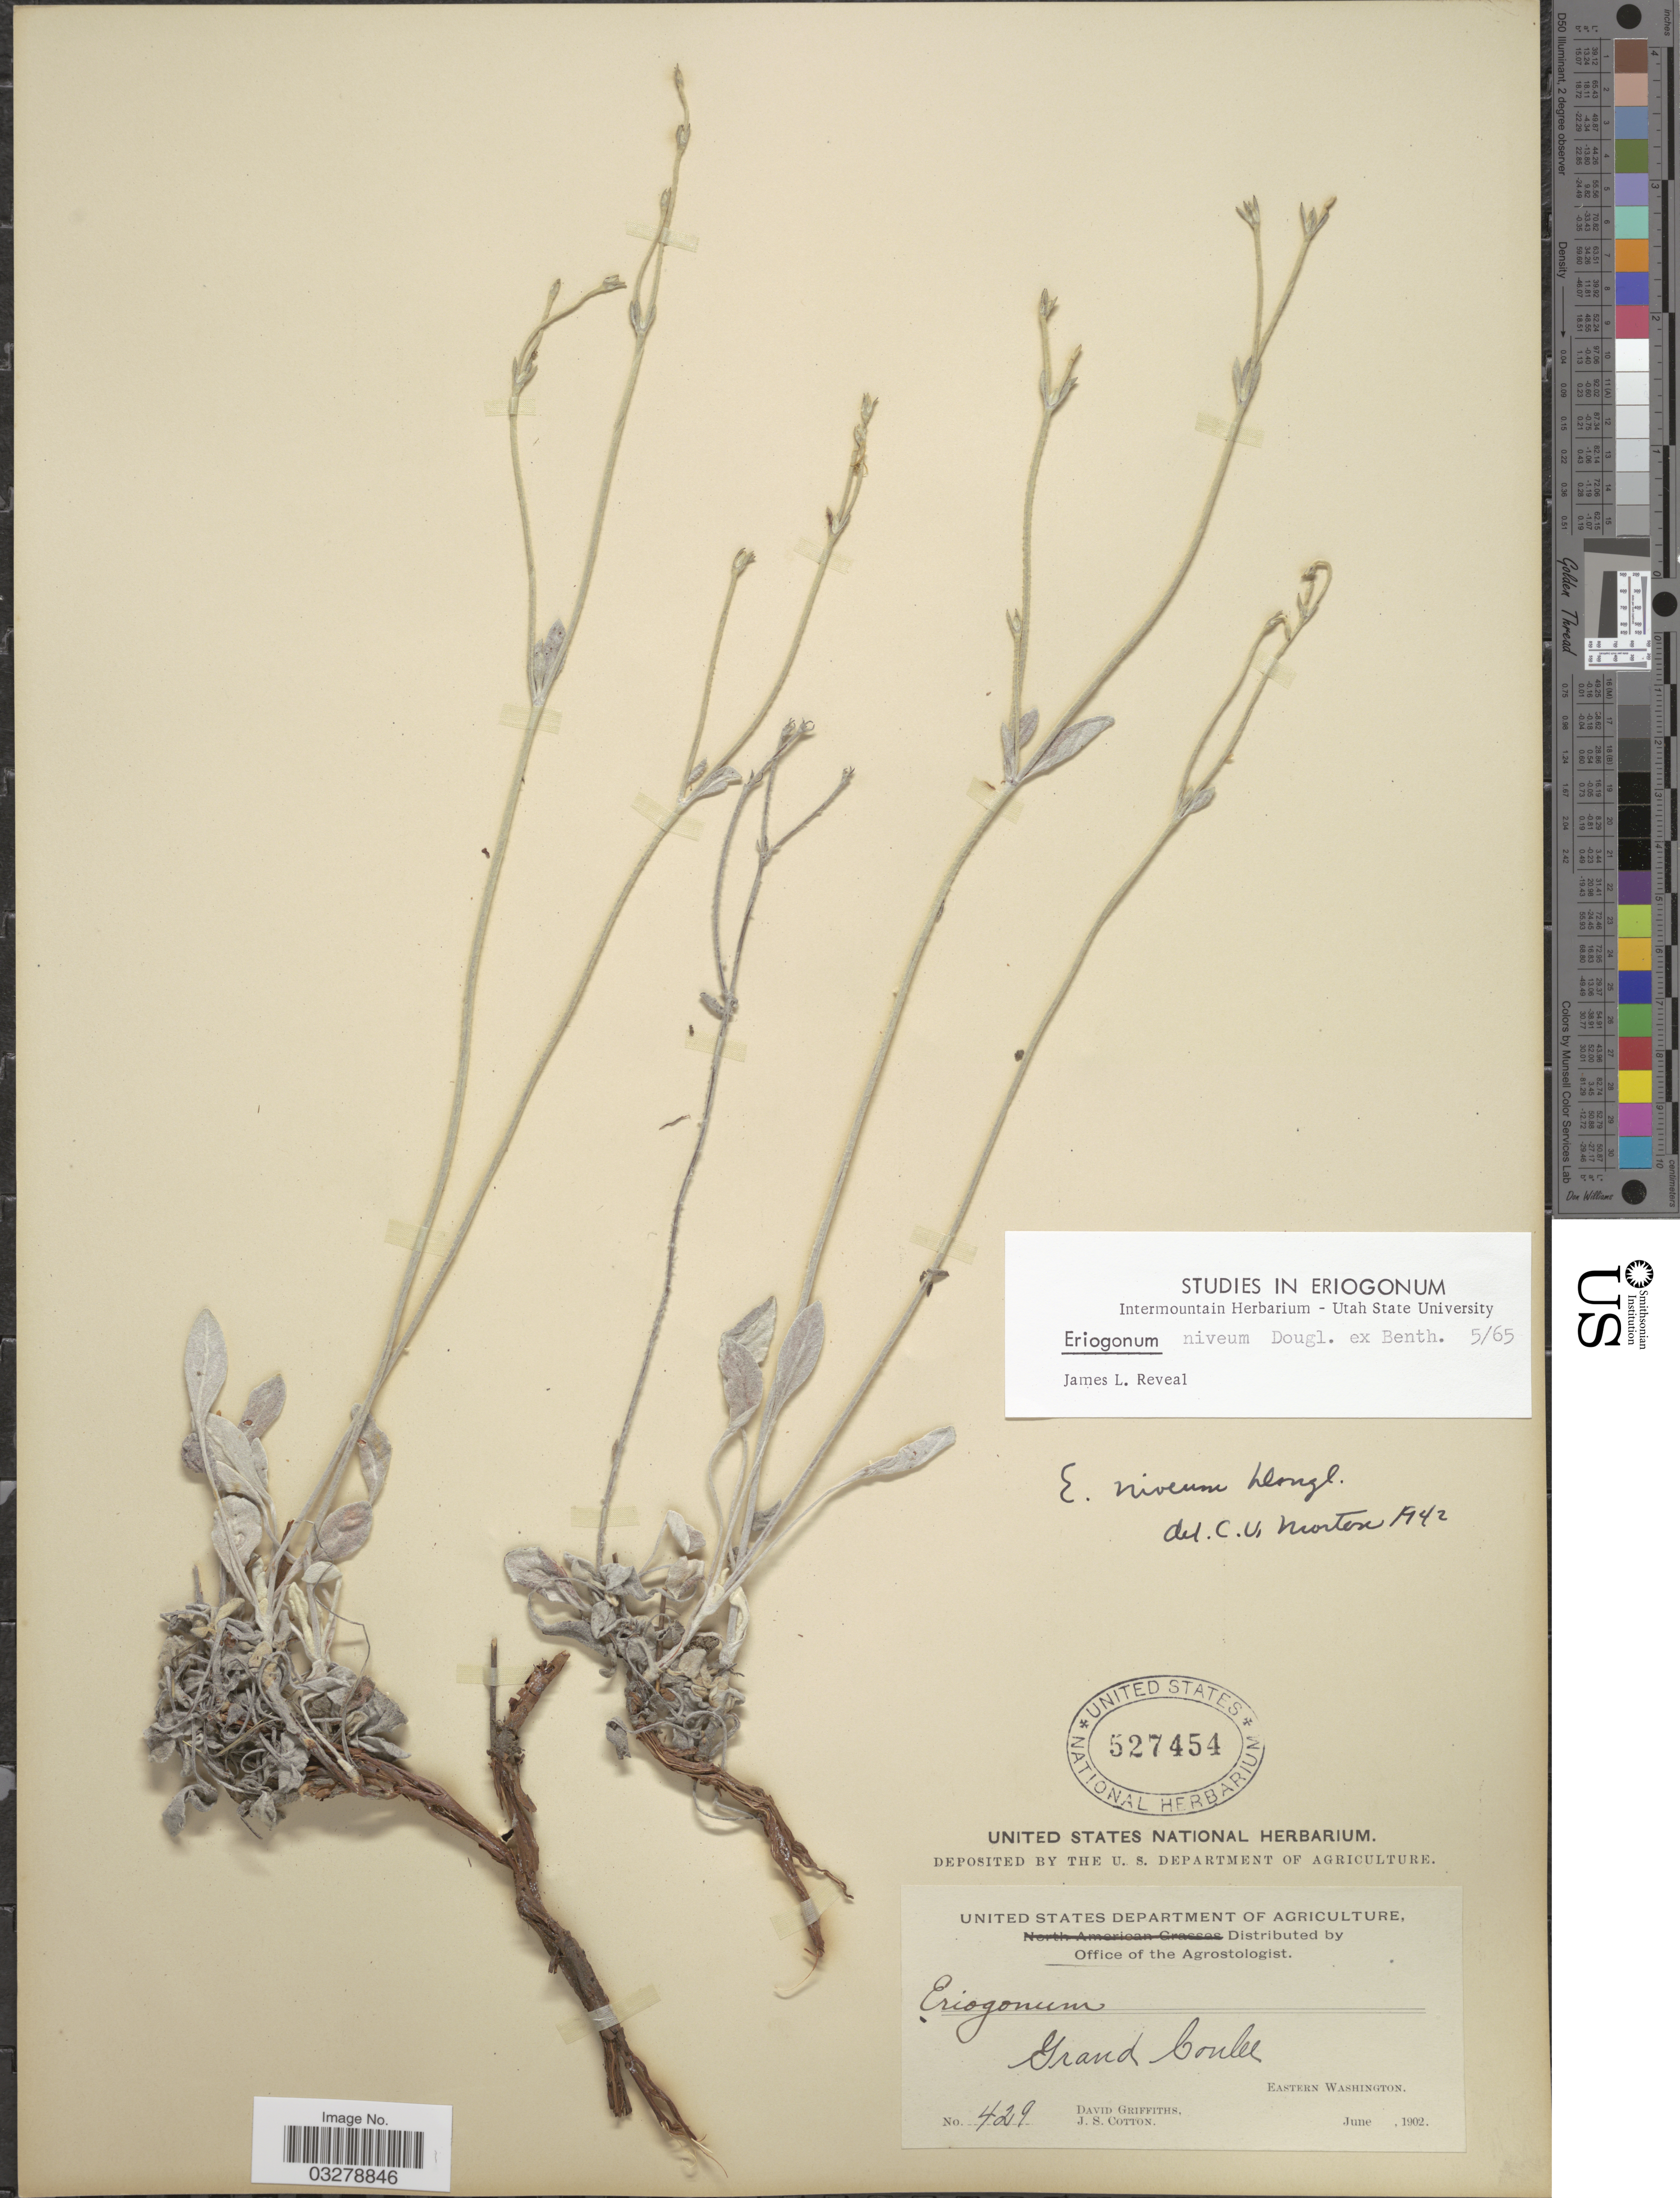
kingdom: Plantae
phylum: Tracheophyta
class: Magnoliopsida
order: Caryophyllales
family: Polygonaceae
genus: Eriogonum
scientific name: Eriogonum niverum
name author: Douglas ex Benth.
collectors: D. Griffiths & J. S. Cotton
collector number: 429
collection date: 1902-06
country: United States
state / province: Washington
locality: Grand Coulee. Eastern Washington.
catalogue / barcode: US 527454